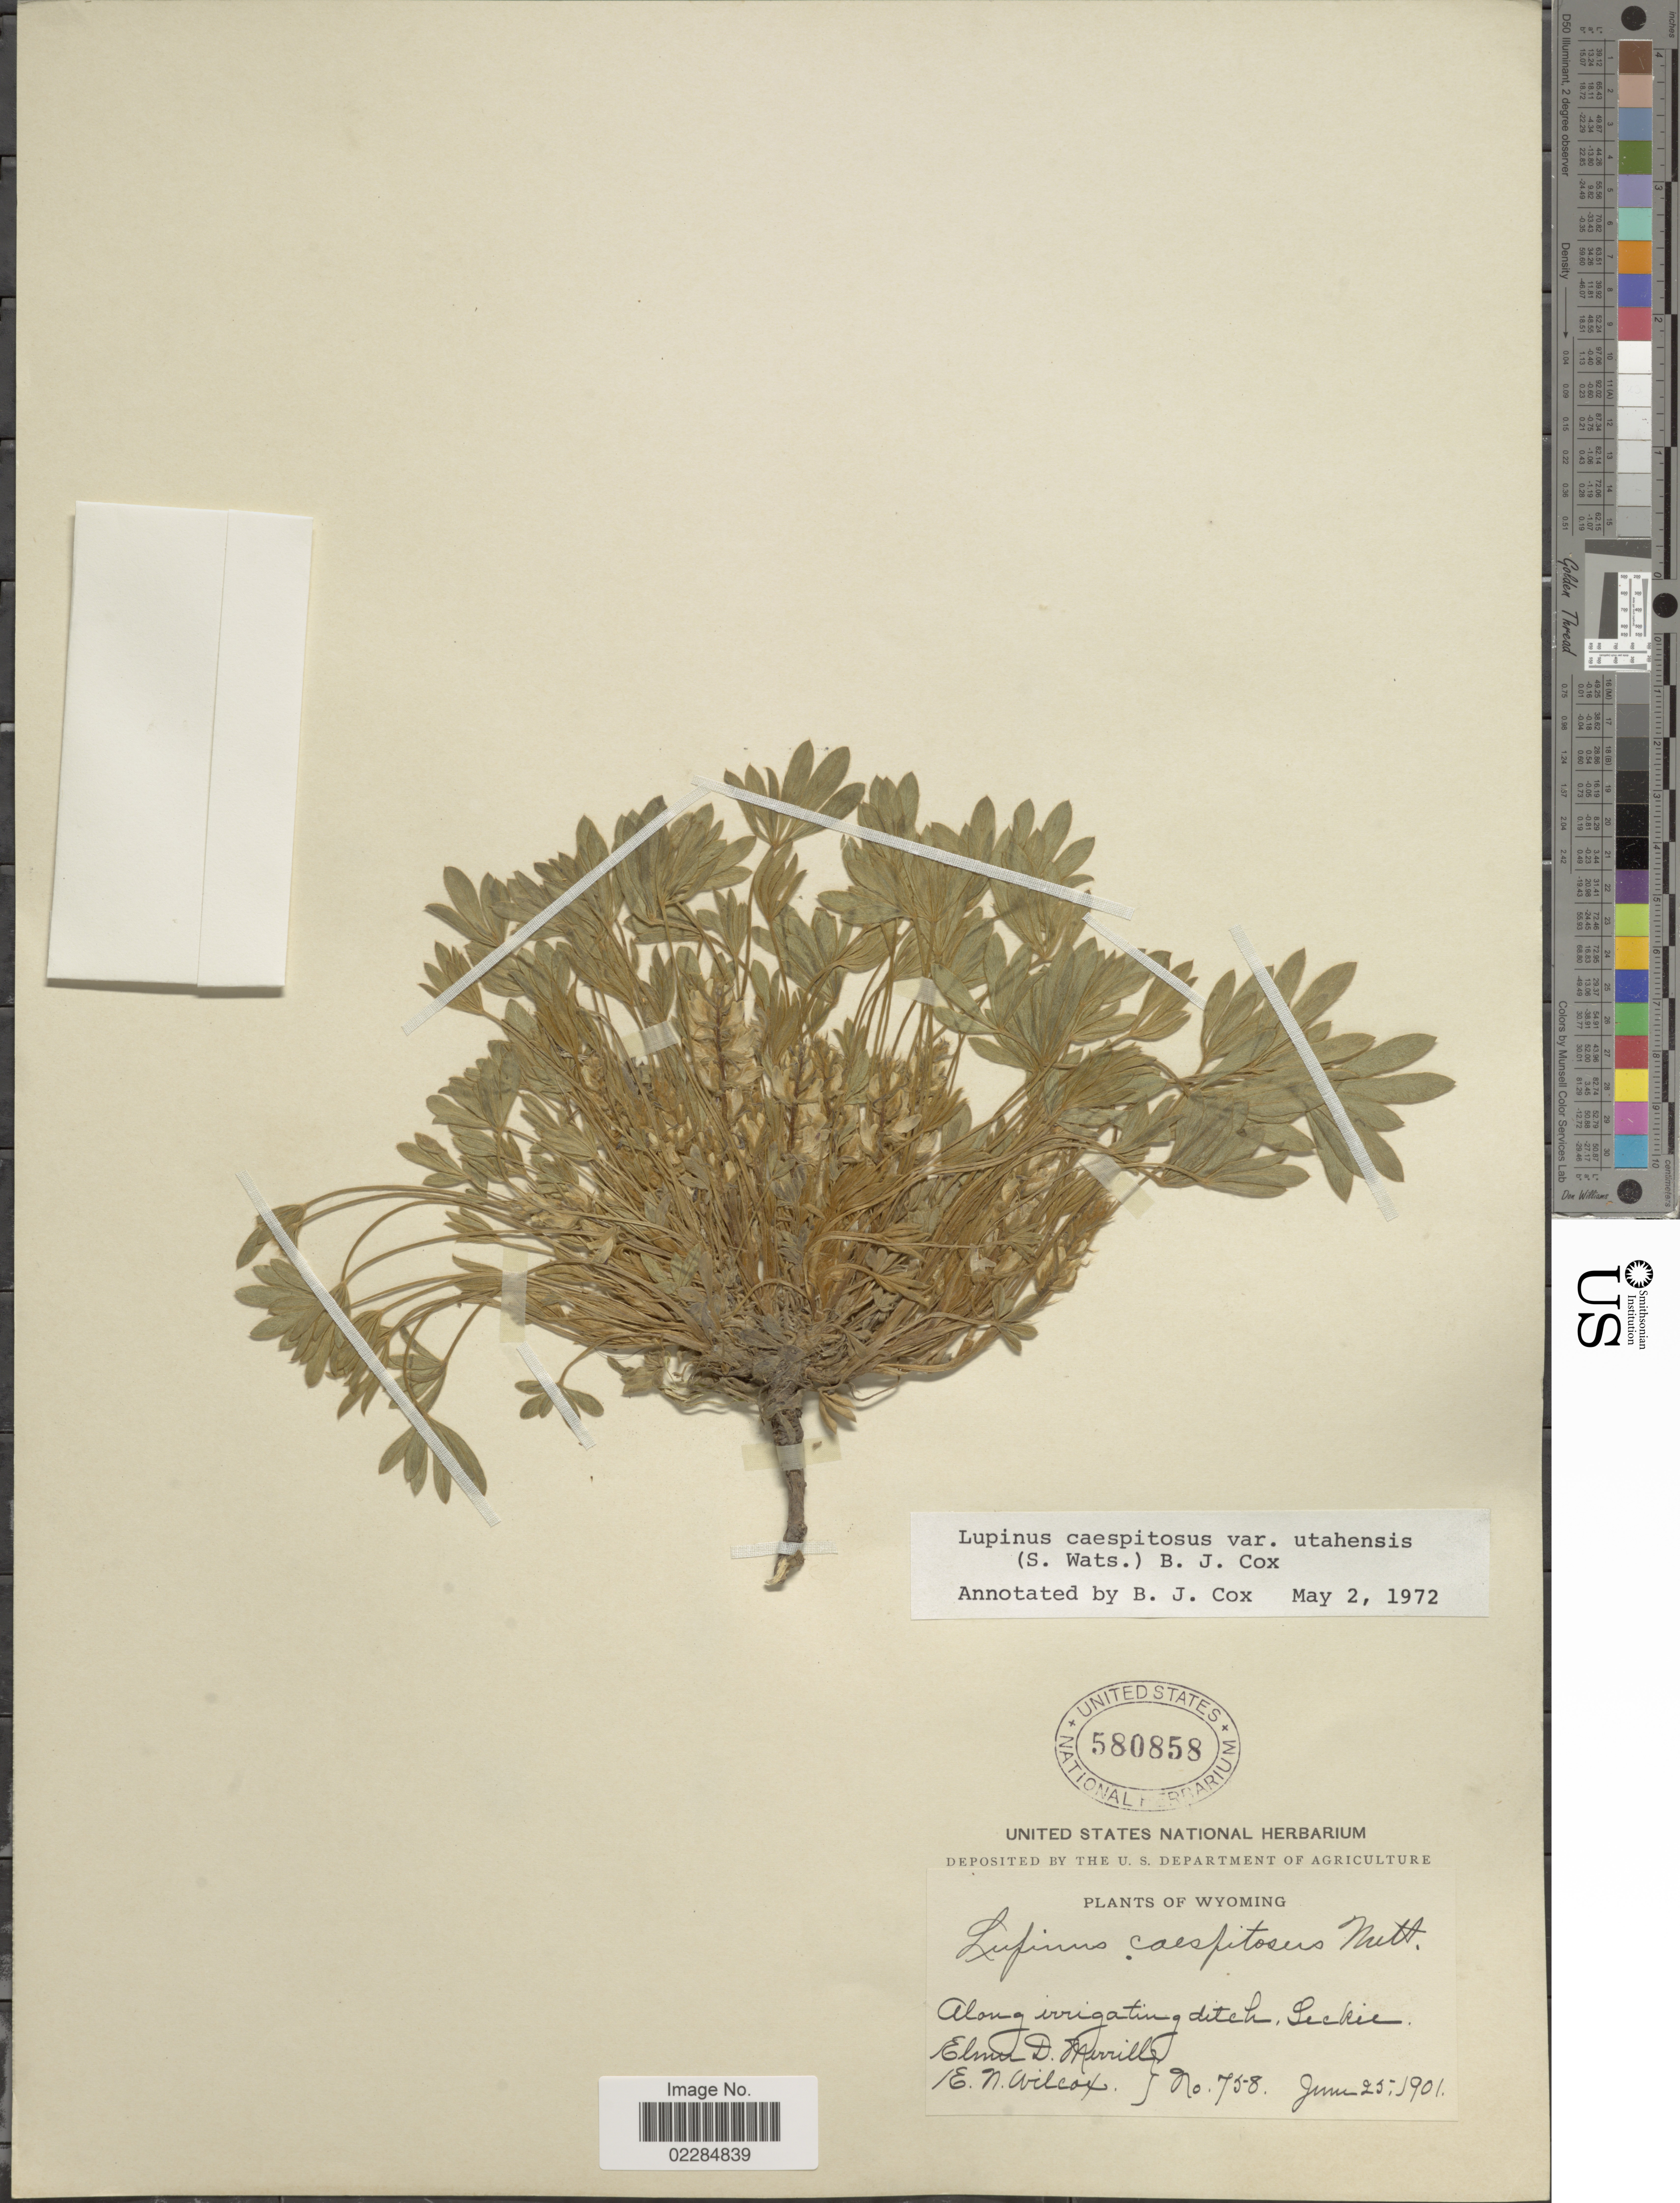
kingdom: Plantae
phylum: Tracheophyta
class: Magnoliopsida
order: Fabales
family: Fabaceae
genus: Lupinus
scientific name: Lupinus caespitosus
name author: Nutt.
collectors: E. D. Merrill & E. Wilcox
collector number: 758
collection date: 1901-06-25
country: United States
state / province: Wyoming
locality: Along irrigating ditch, Leckie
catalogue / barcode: US 580858